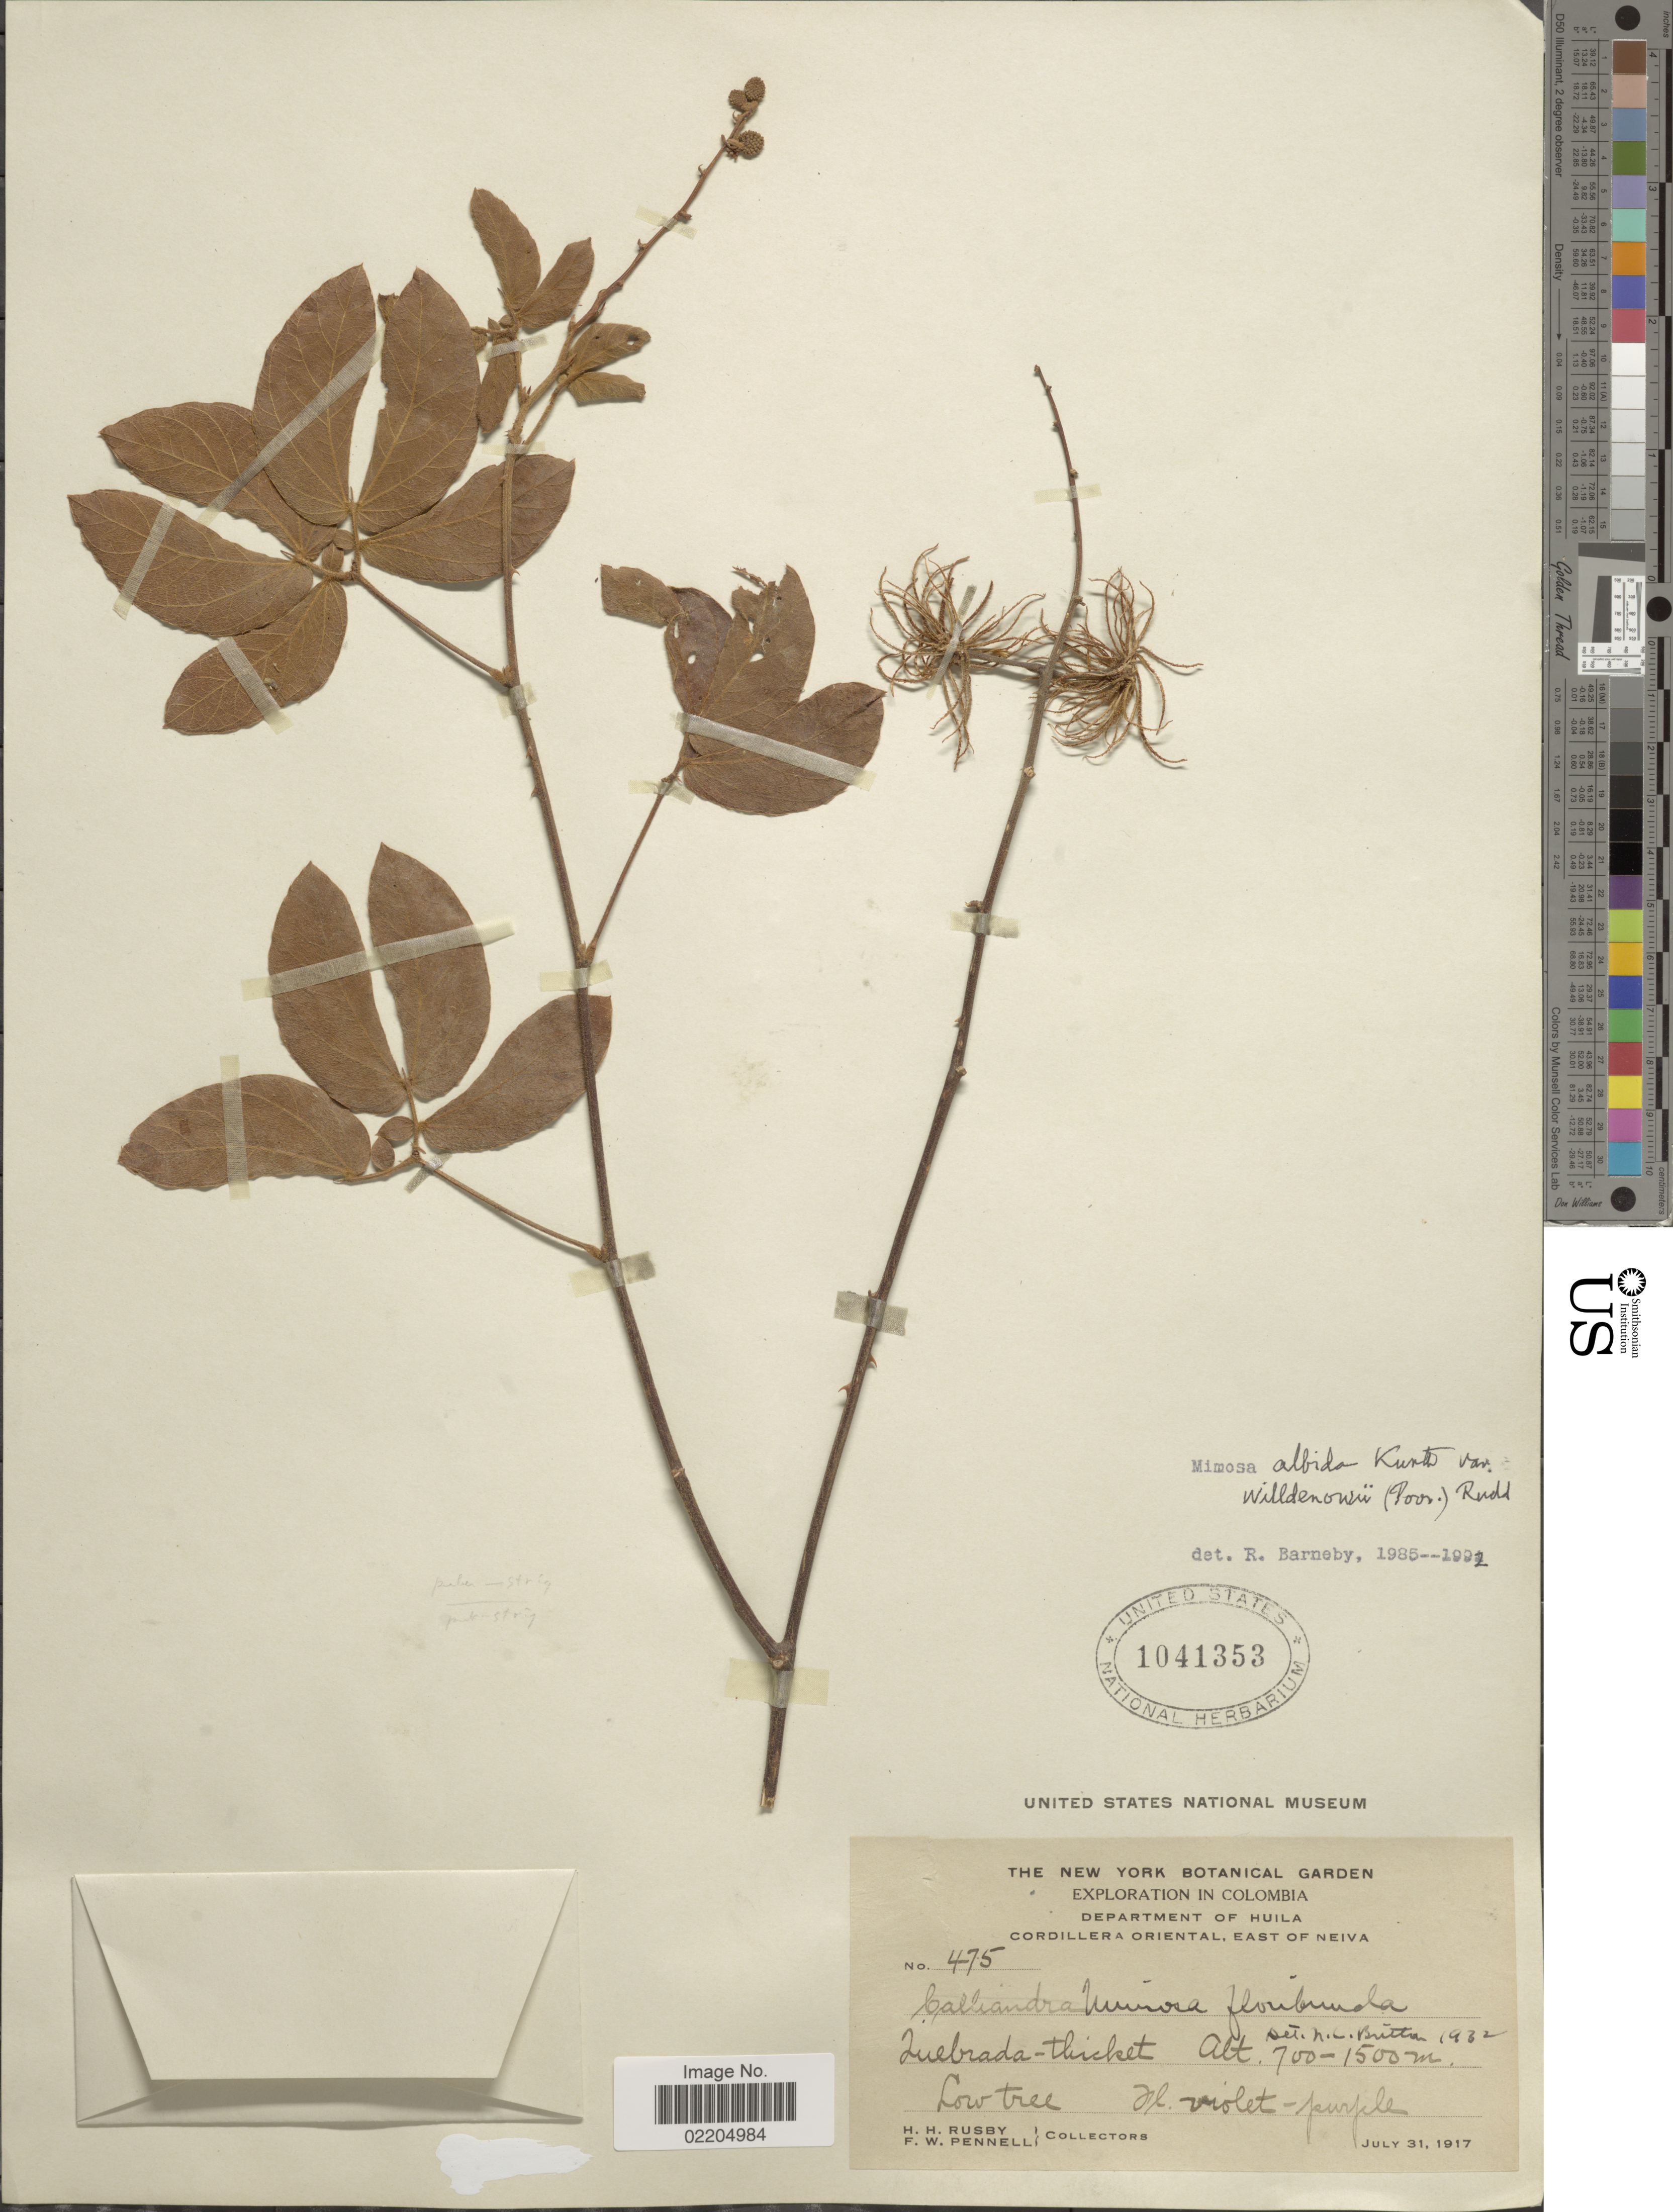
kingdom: Plantae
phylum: Tracheophyta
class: Magnoliopsida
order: Fabales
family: Fabaceae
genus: Mimosa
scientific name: Mimosa albida var. willdenowii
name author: (Poir.) Rudd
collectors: H. H. Rusby & F. W. Pennell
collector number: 475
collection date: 1917-07-31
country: Colombia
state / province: Huila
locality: Cordillera Oriental, East of Neiva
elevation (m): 700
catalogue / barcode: US 1041353